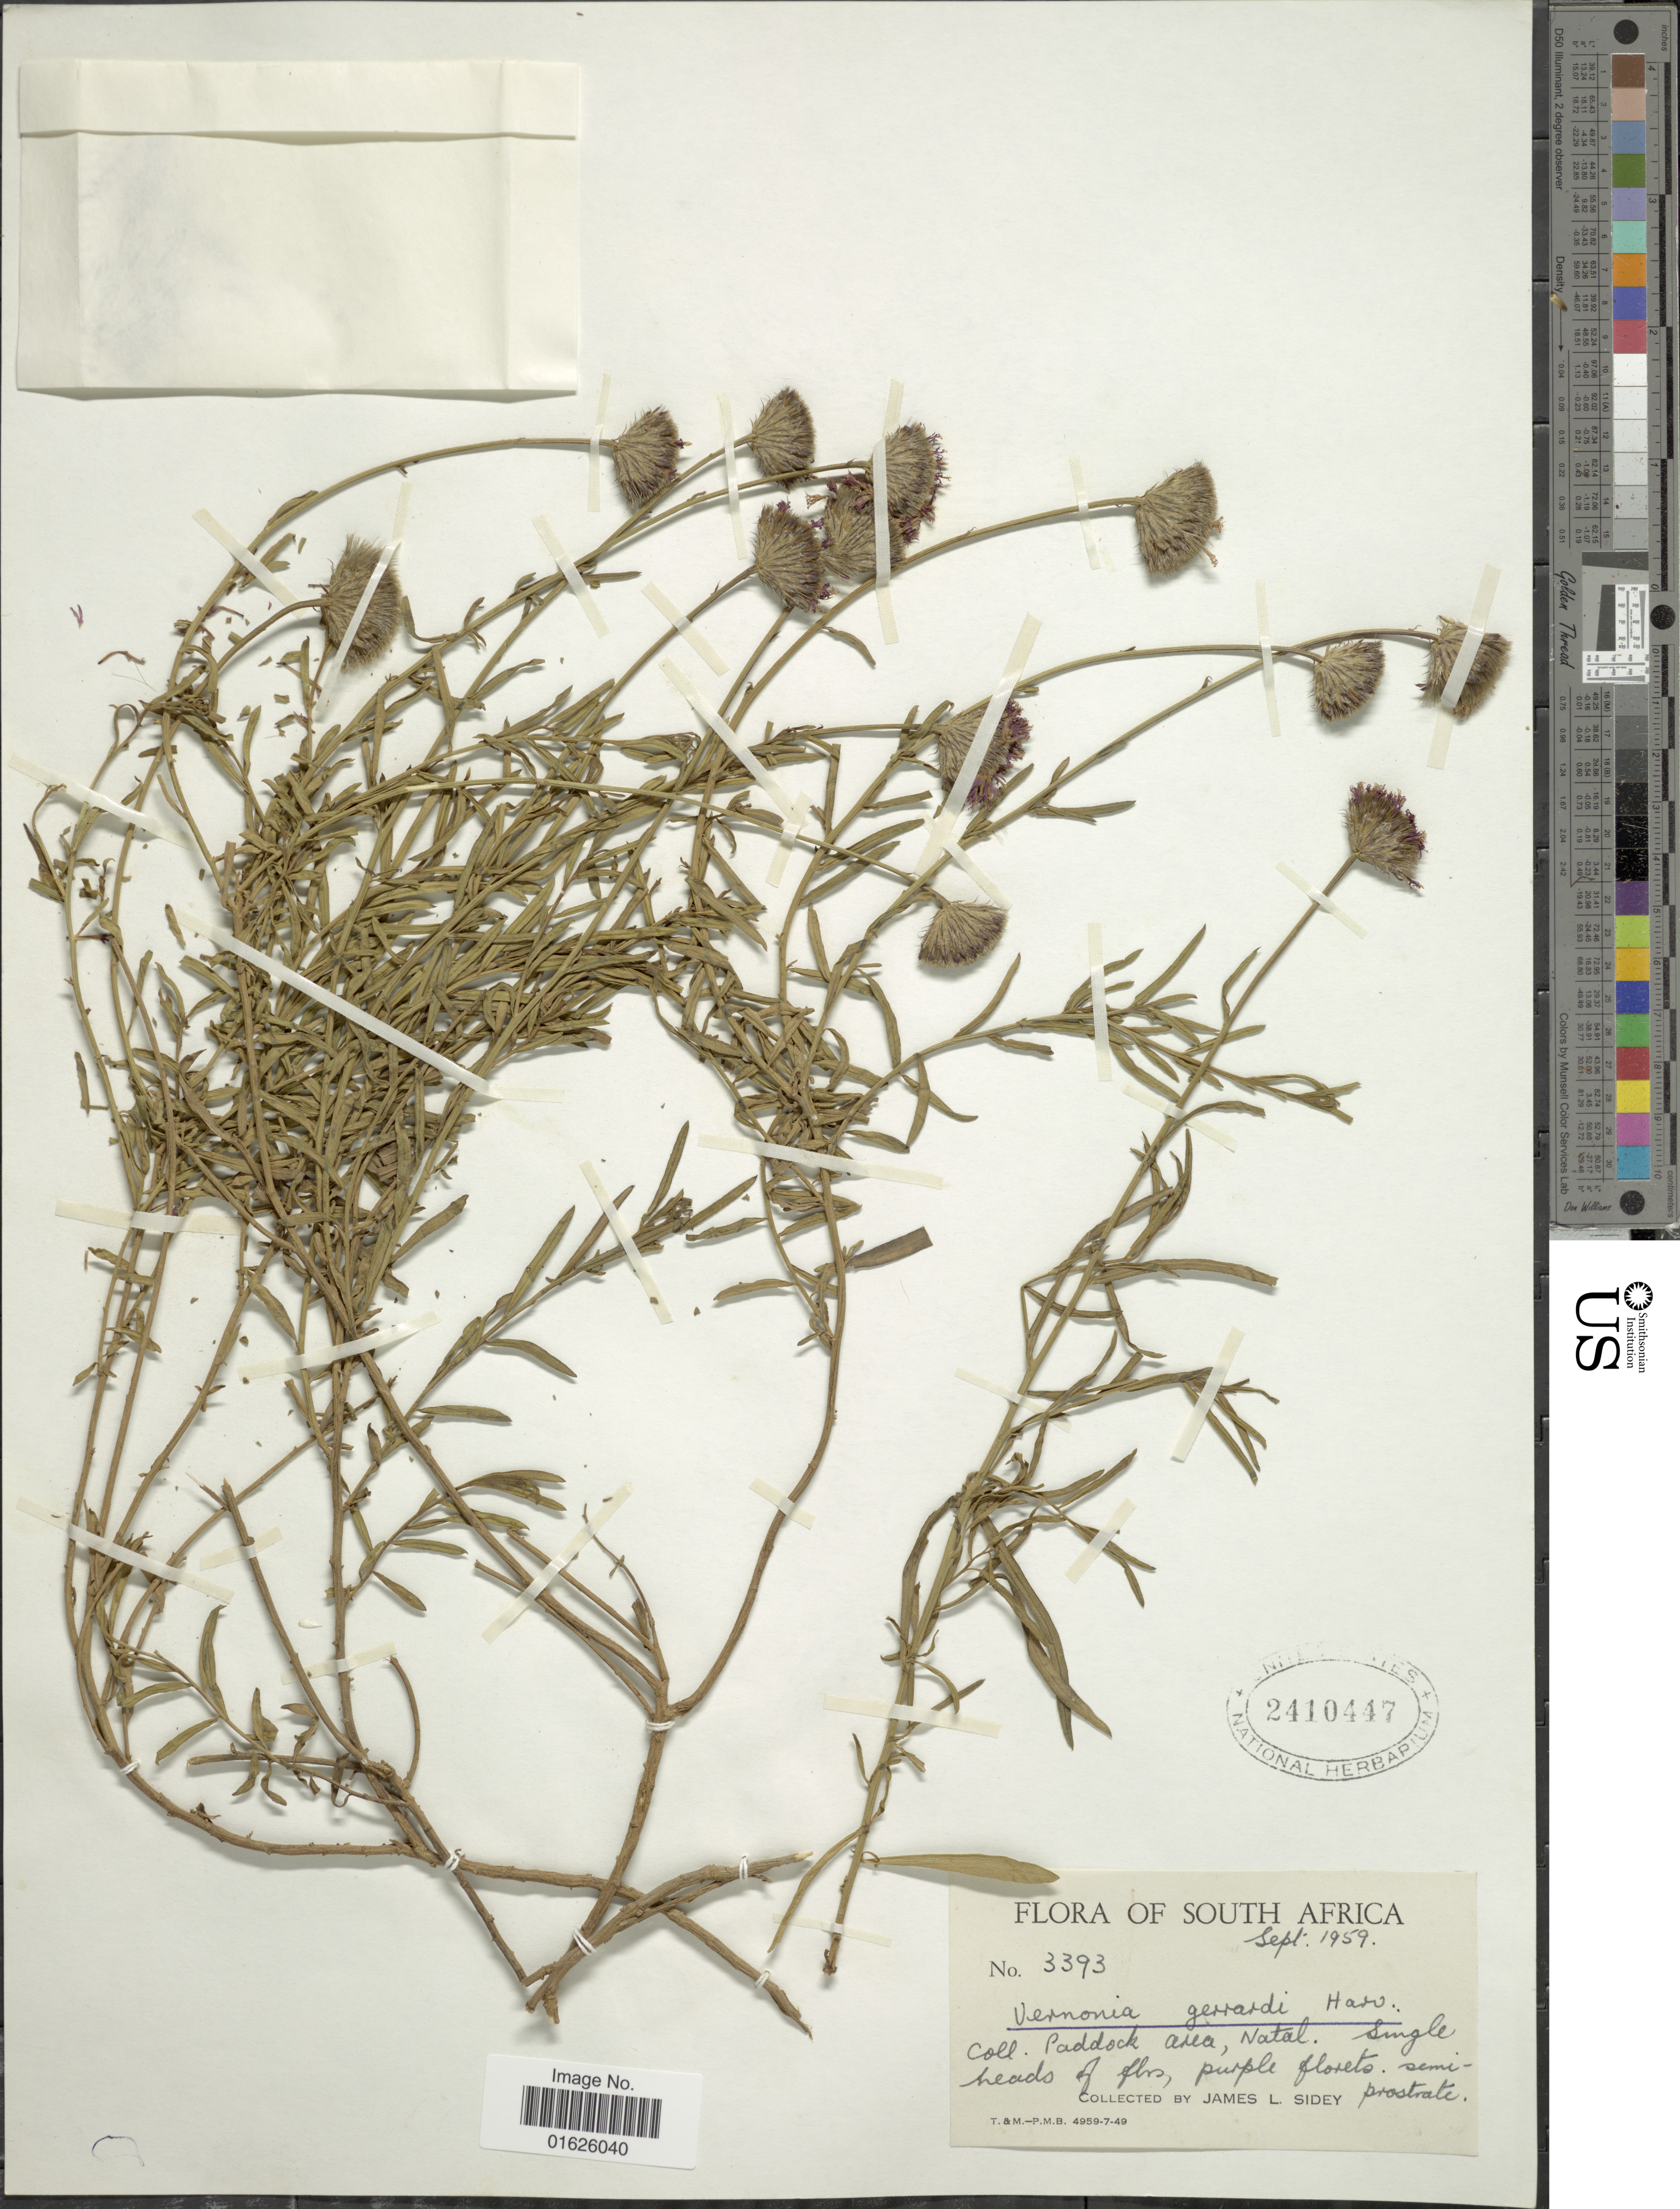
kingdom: Plantae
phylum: Tracheophyta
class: Magnoliopsida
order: Asterales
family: Asteraceae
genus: Parapolydora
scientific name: Parapolydora gerrardii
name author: (Harv.) H. Rob. et al.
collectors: J. L. Sidey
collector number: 3393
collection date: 1959-09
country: South Africa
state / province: KwaZulu-Natal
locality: Paddock area, Natal.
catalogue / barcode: US 2410447